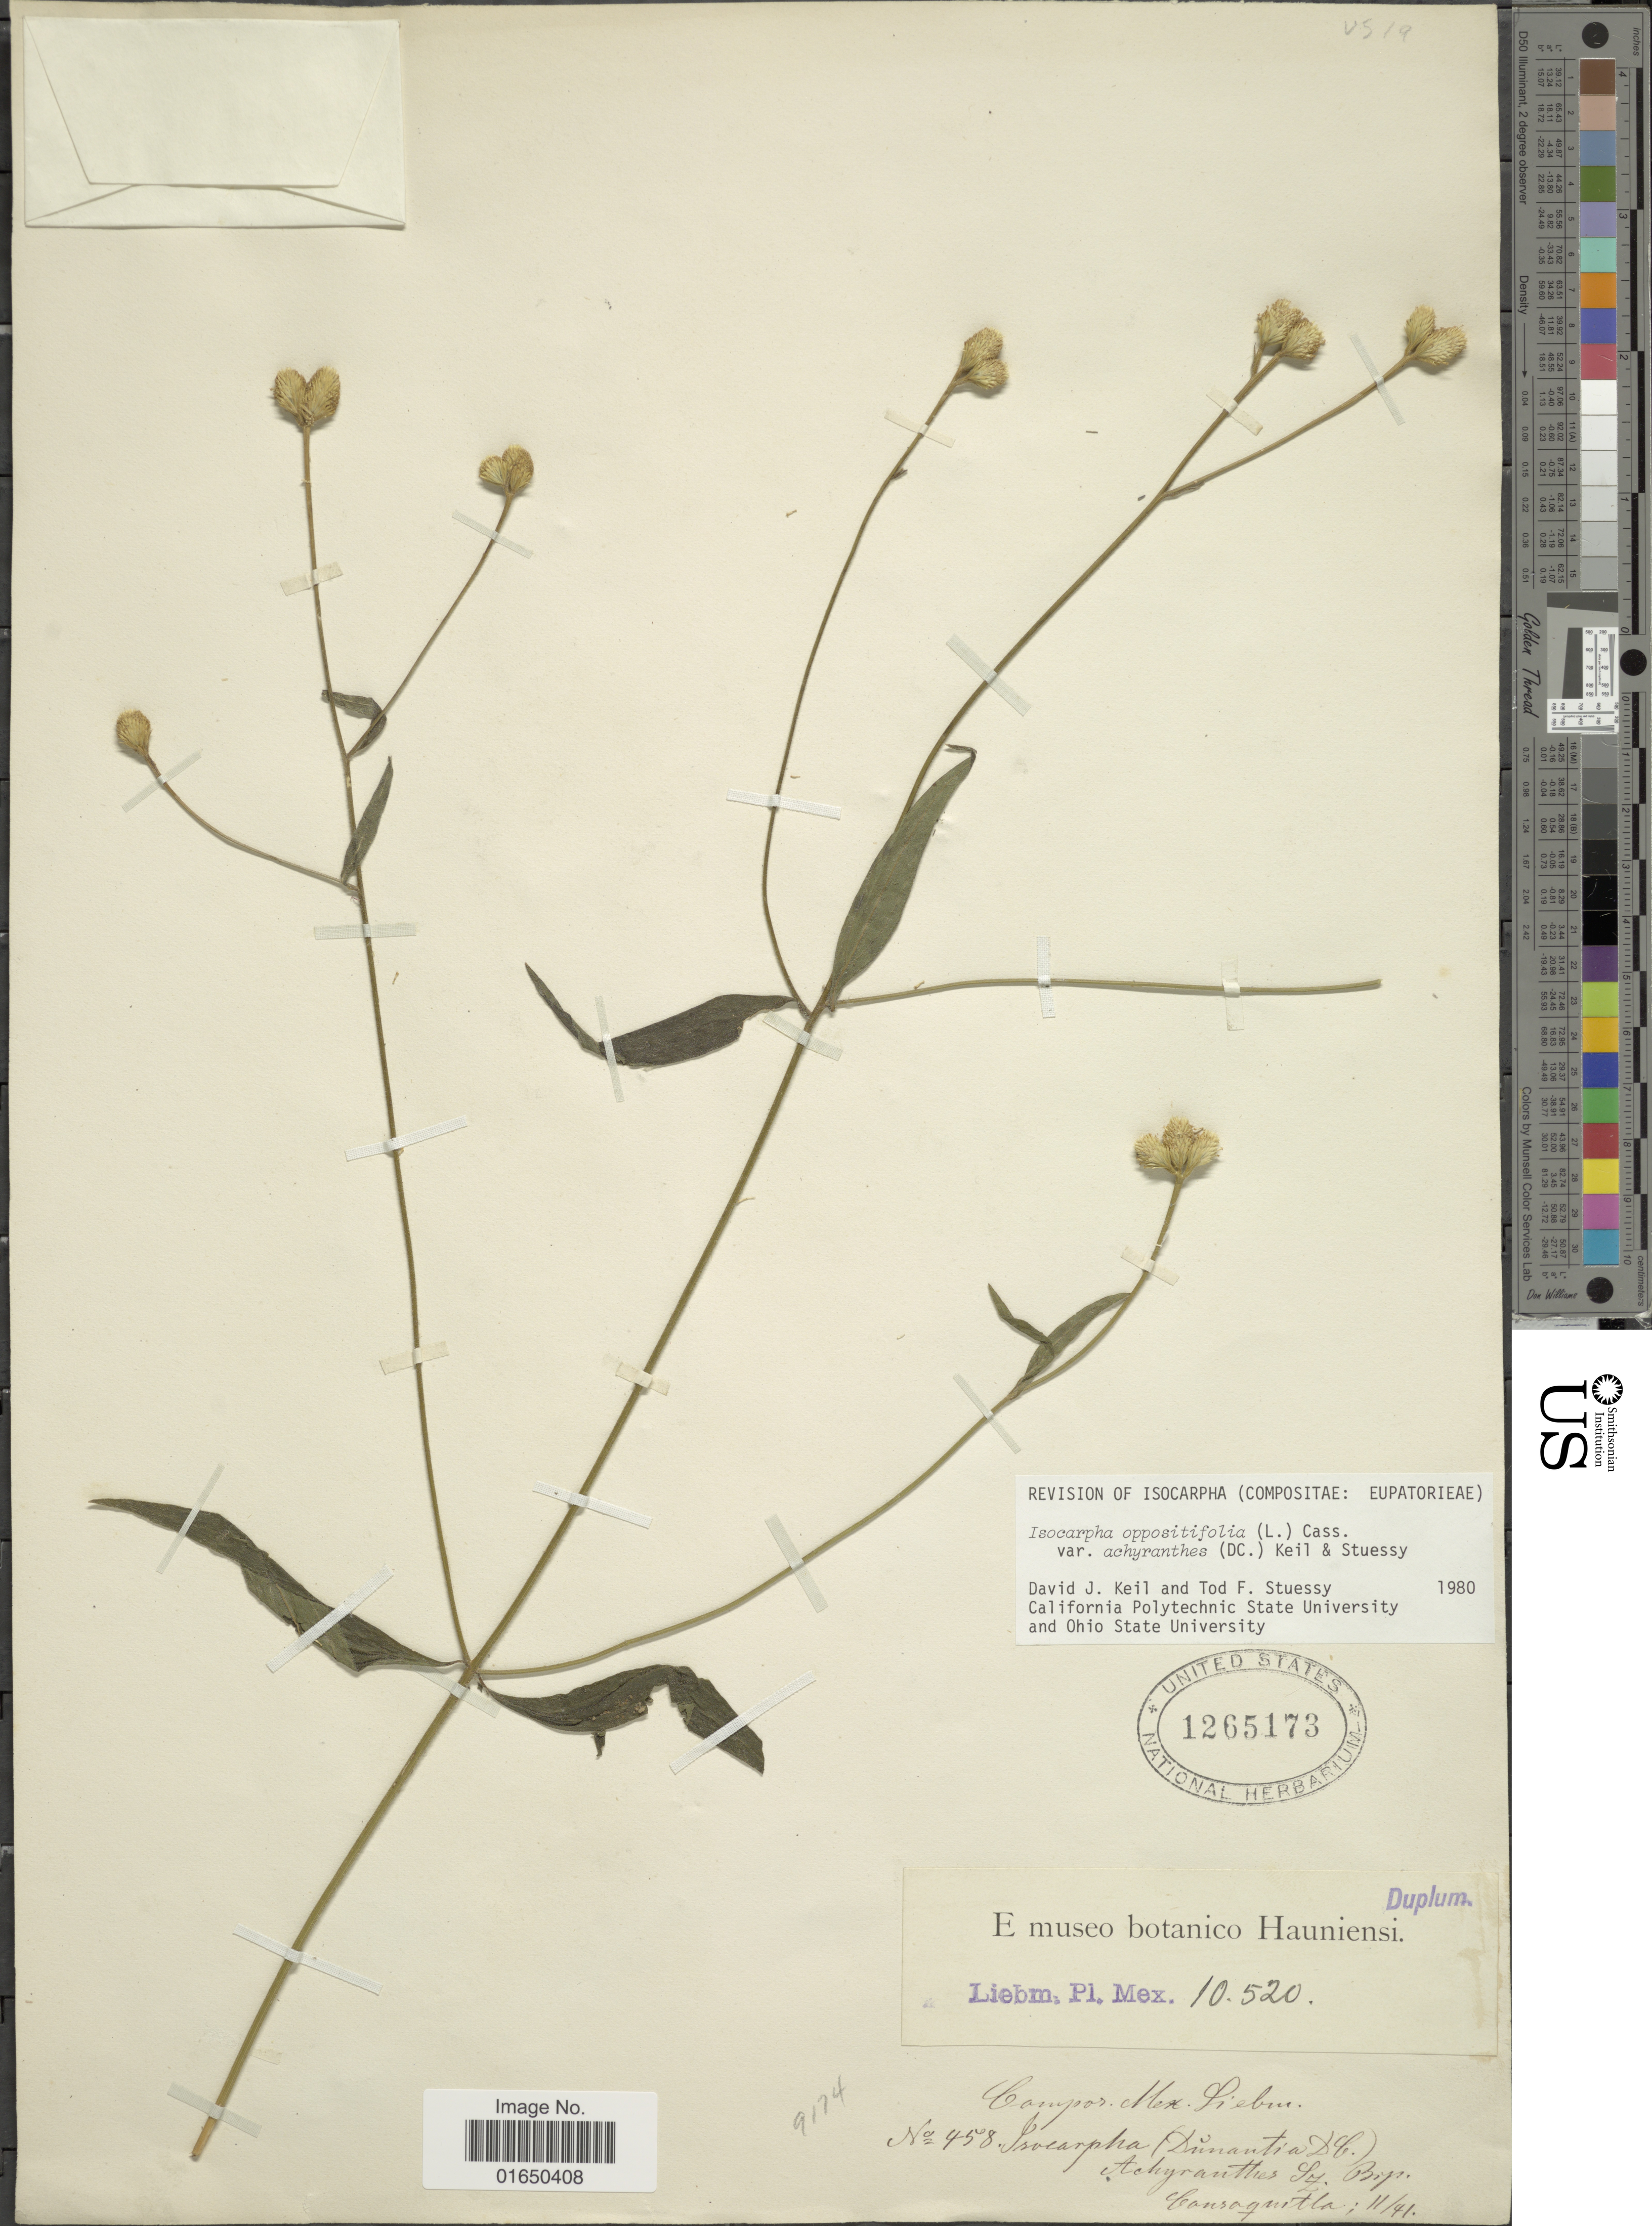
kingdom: Plantae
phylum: Tracheophyta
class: Magnoliopsida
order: Asterales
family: Asteraceae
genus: Isocarpha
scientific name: Isocarpha oppositifolia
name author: (L.) Cass.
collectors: Liebmann, --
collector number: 458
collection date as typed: Transcribed d/m/y: /11/41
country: Mexico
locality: Consoquitla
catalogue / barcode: US 1265173